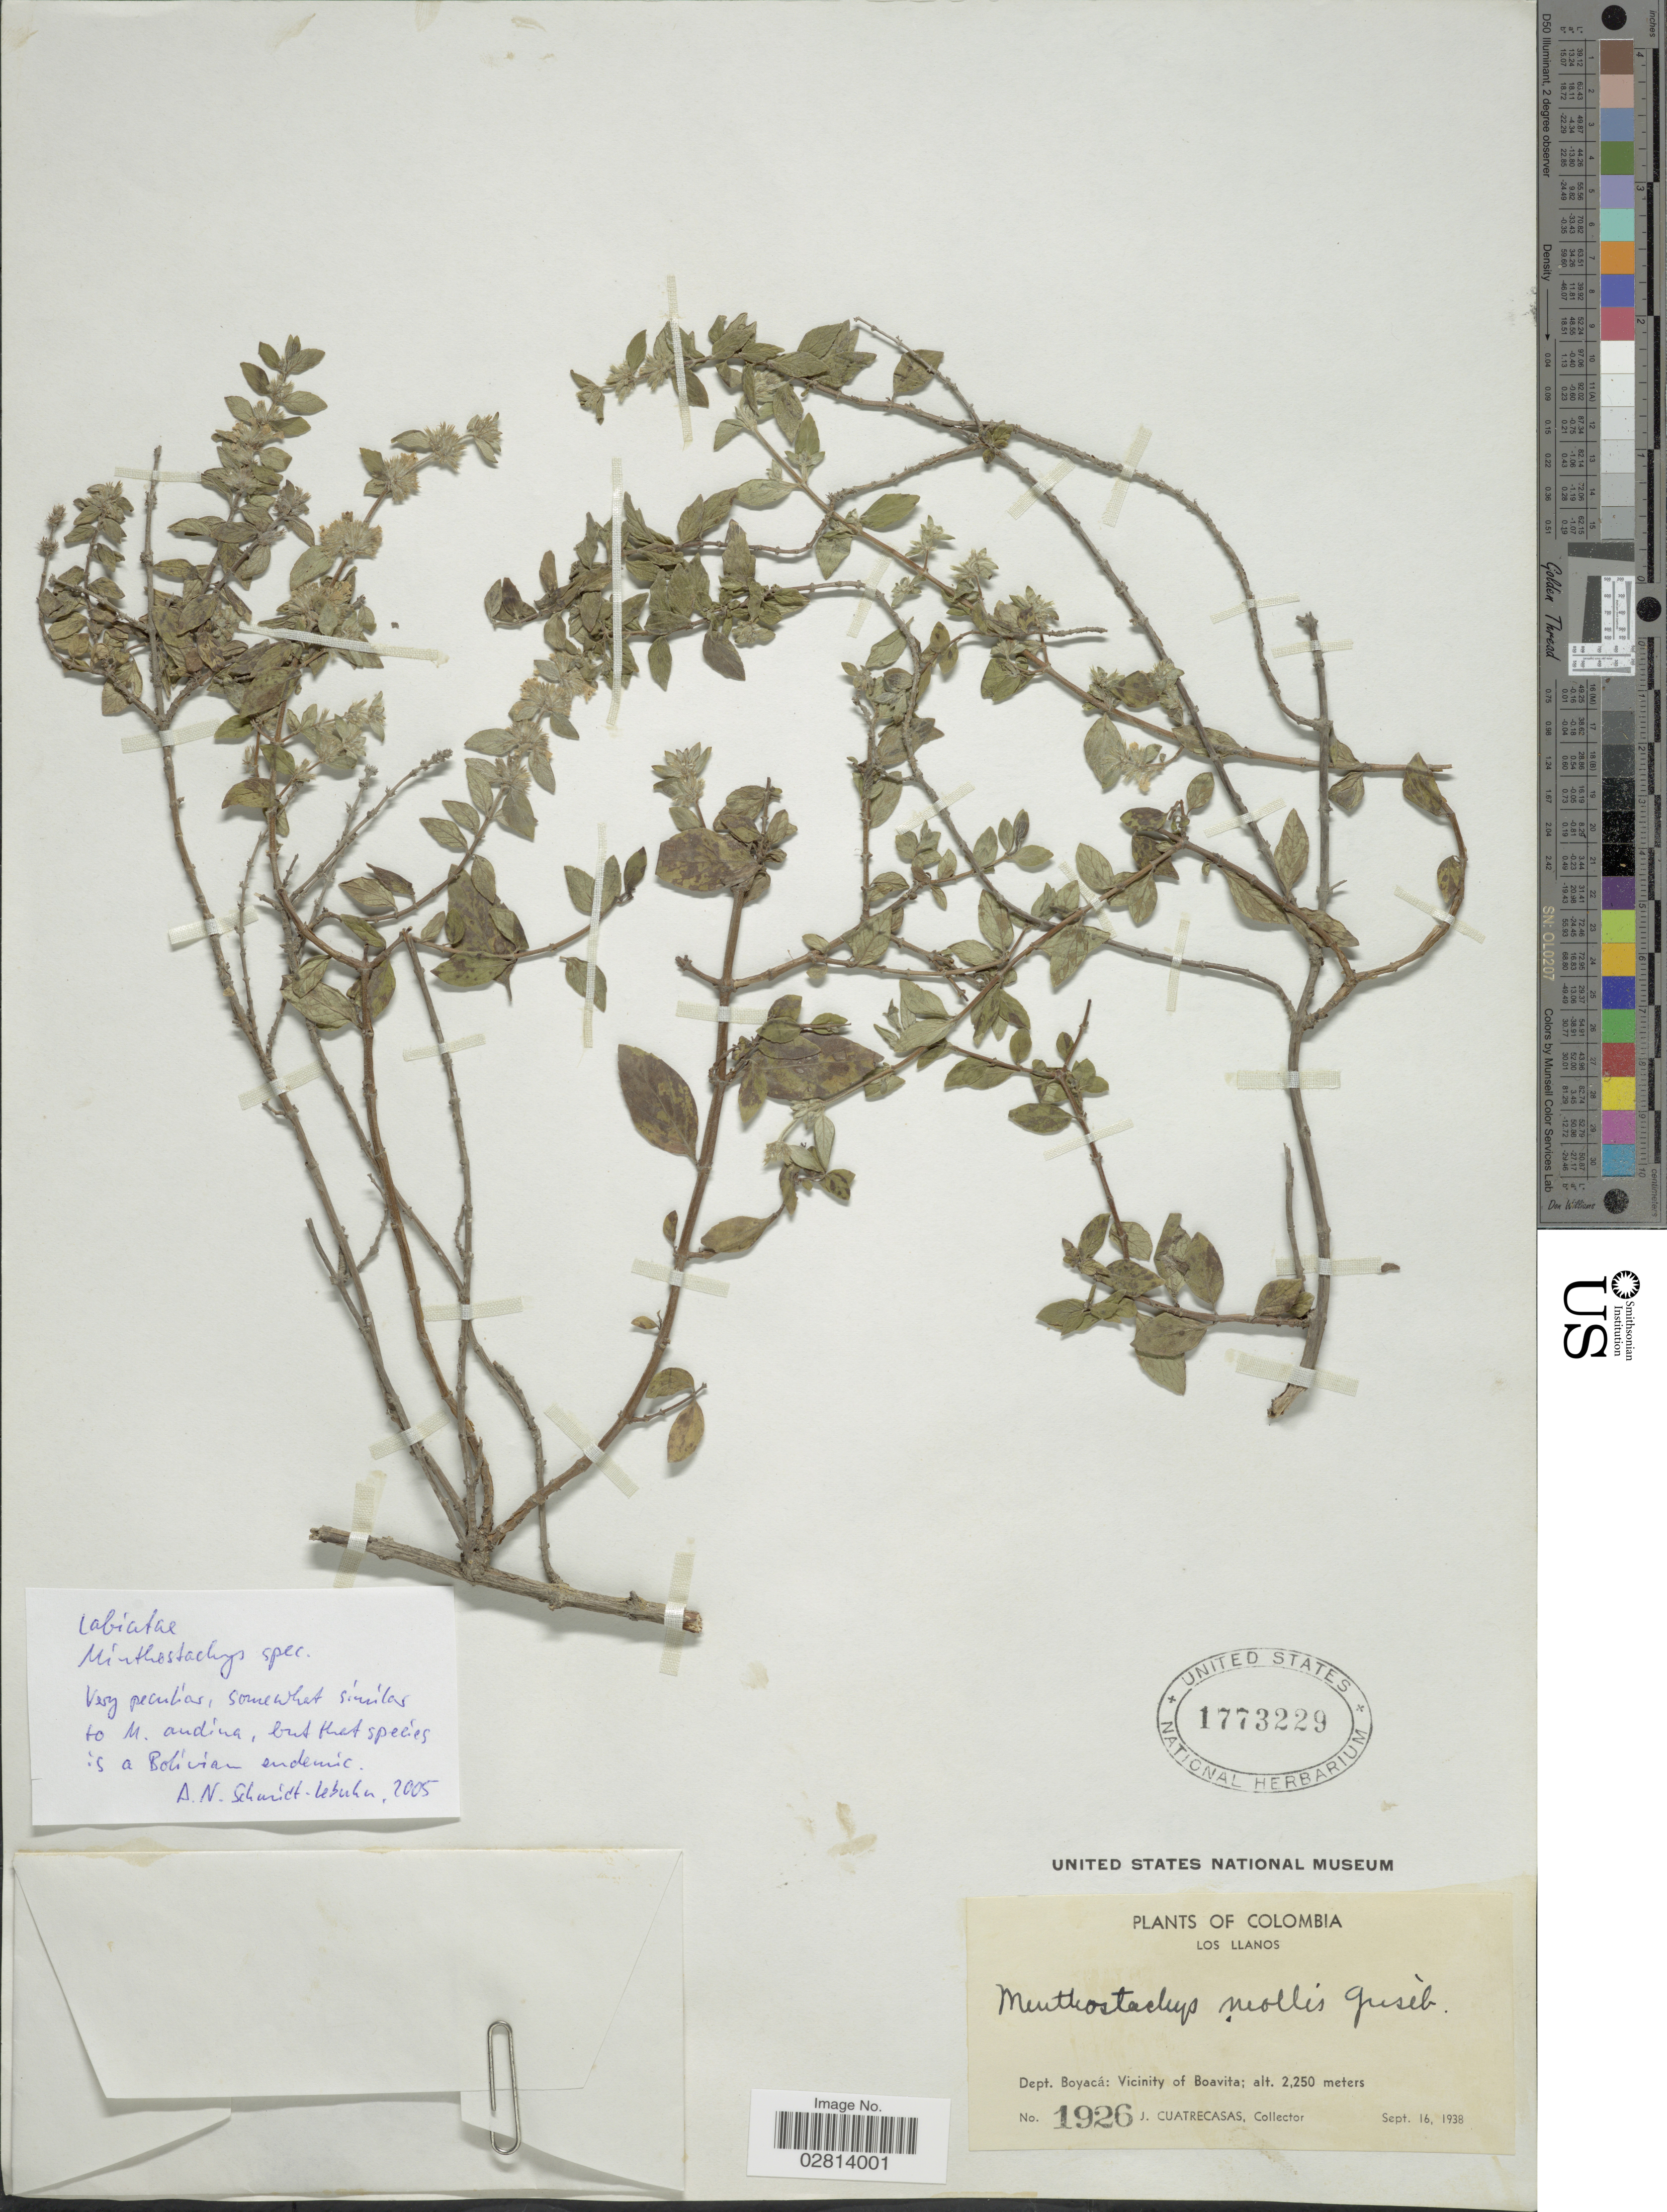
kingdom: Plantae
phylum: Tracheophyta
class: Magnoliopsida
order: Lamiales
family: Lamiaceae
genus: Minthostachys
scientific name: Minthostachys sp.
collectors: J. Cuatrecasas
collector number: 1926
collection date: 1938-09-16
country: Colombia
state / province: Boyacá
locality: Los Llanos, Dept. Boyacá: Vicinity of Boavita.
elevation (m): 2250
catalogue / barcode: US 1773229